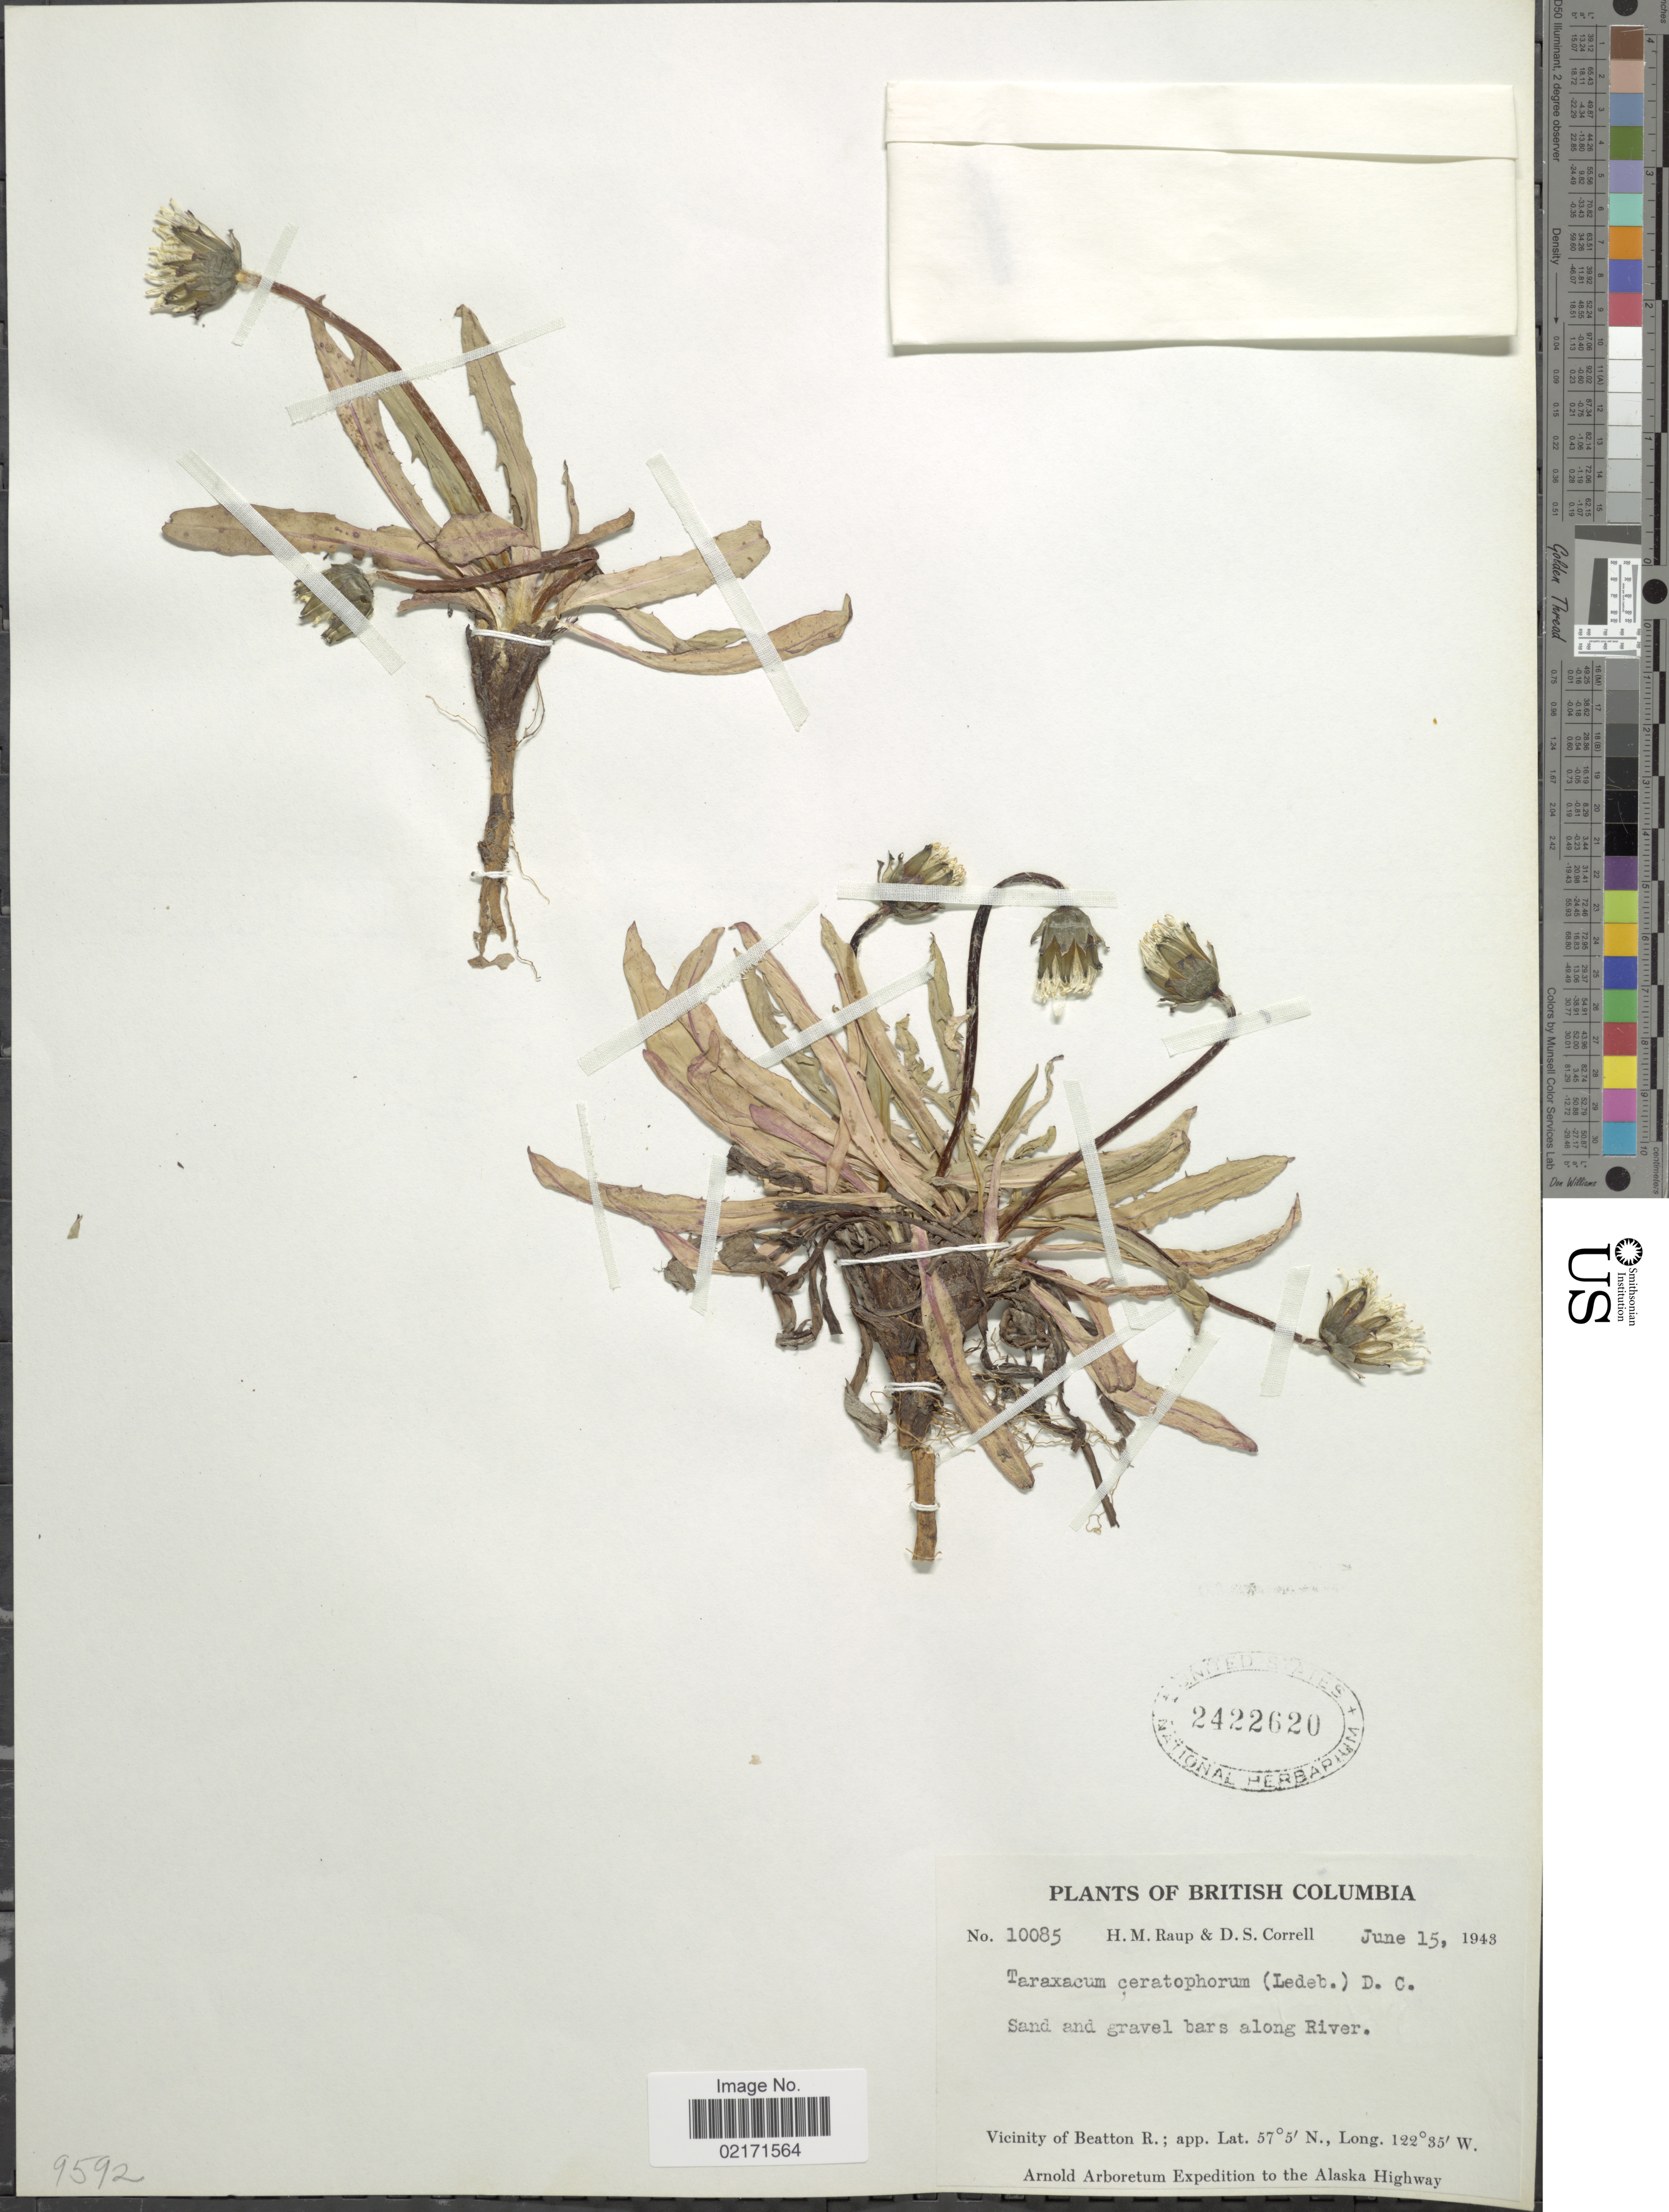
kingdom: Plantae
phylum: Tracheophyta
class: Magnoliopsida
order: Asterales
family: Asteraceae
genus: Taraxacum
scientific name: Taraxacum ceratophorum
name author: (Ledeb.) DC.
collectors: H. Raup & D. S. Correll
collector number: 10085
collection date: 1943-06-15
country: Canada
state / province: British Columbia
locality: Vicinity of Beatton R.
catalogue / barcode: US 2422620